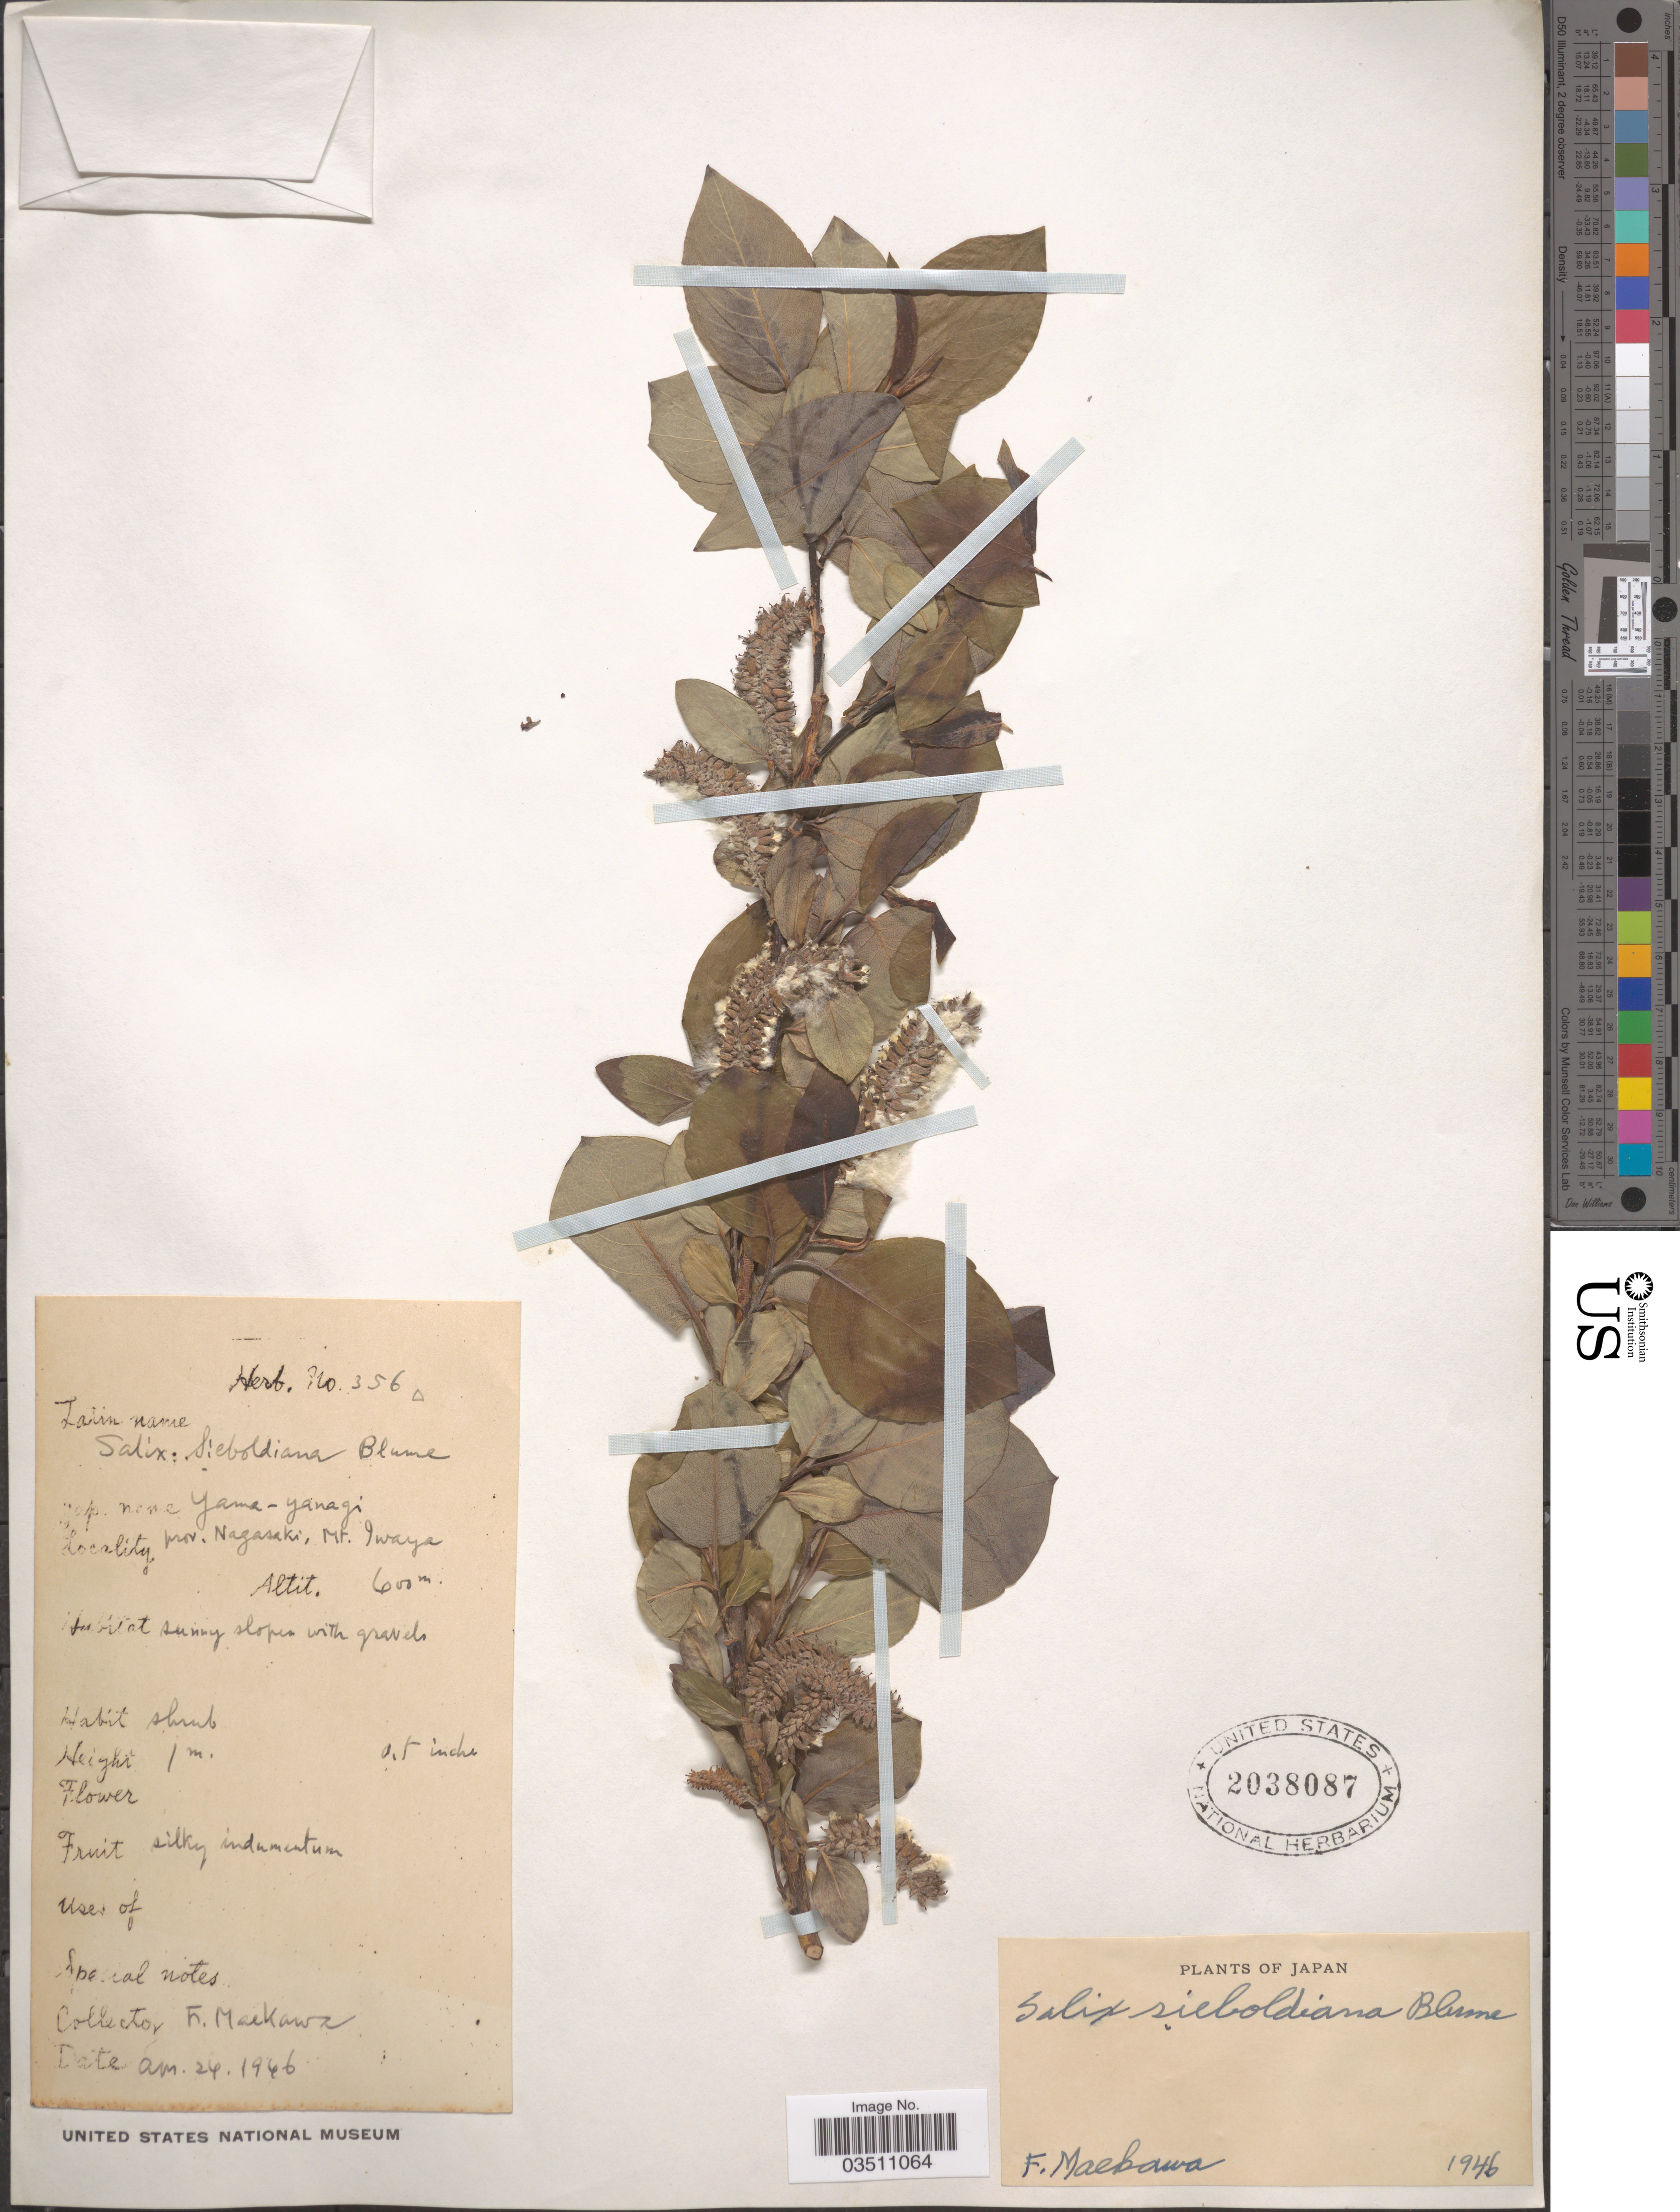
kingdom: Plantae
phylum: Tracheophyta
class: Magnoliopsida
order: Malpighiales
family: Salicaceae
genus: Salix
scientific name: Salix sieboldiana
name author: Blume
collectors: F. Maekawa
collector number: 356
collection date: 1946-04-24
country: Japan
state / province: Nagasaki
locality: Mt. Iwaya.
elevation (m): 600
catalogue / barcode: US 2038087